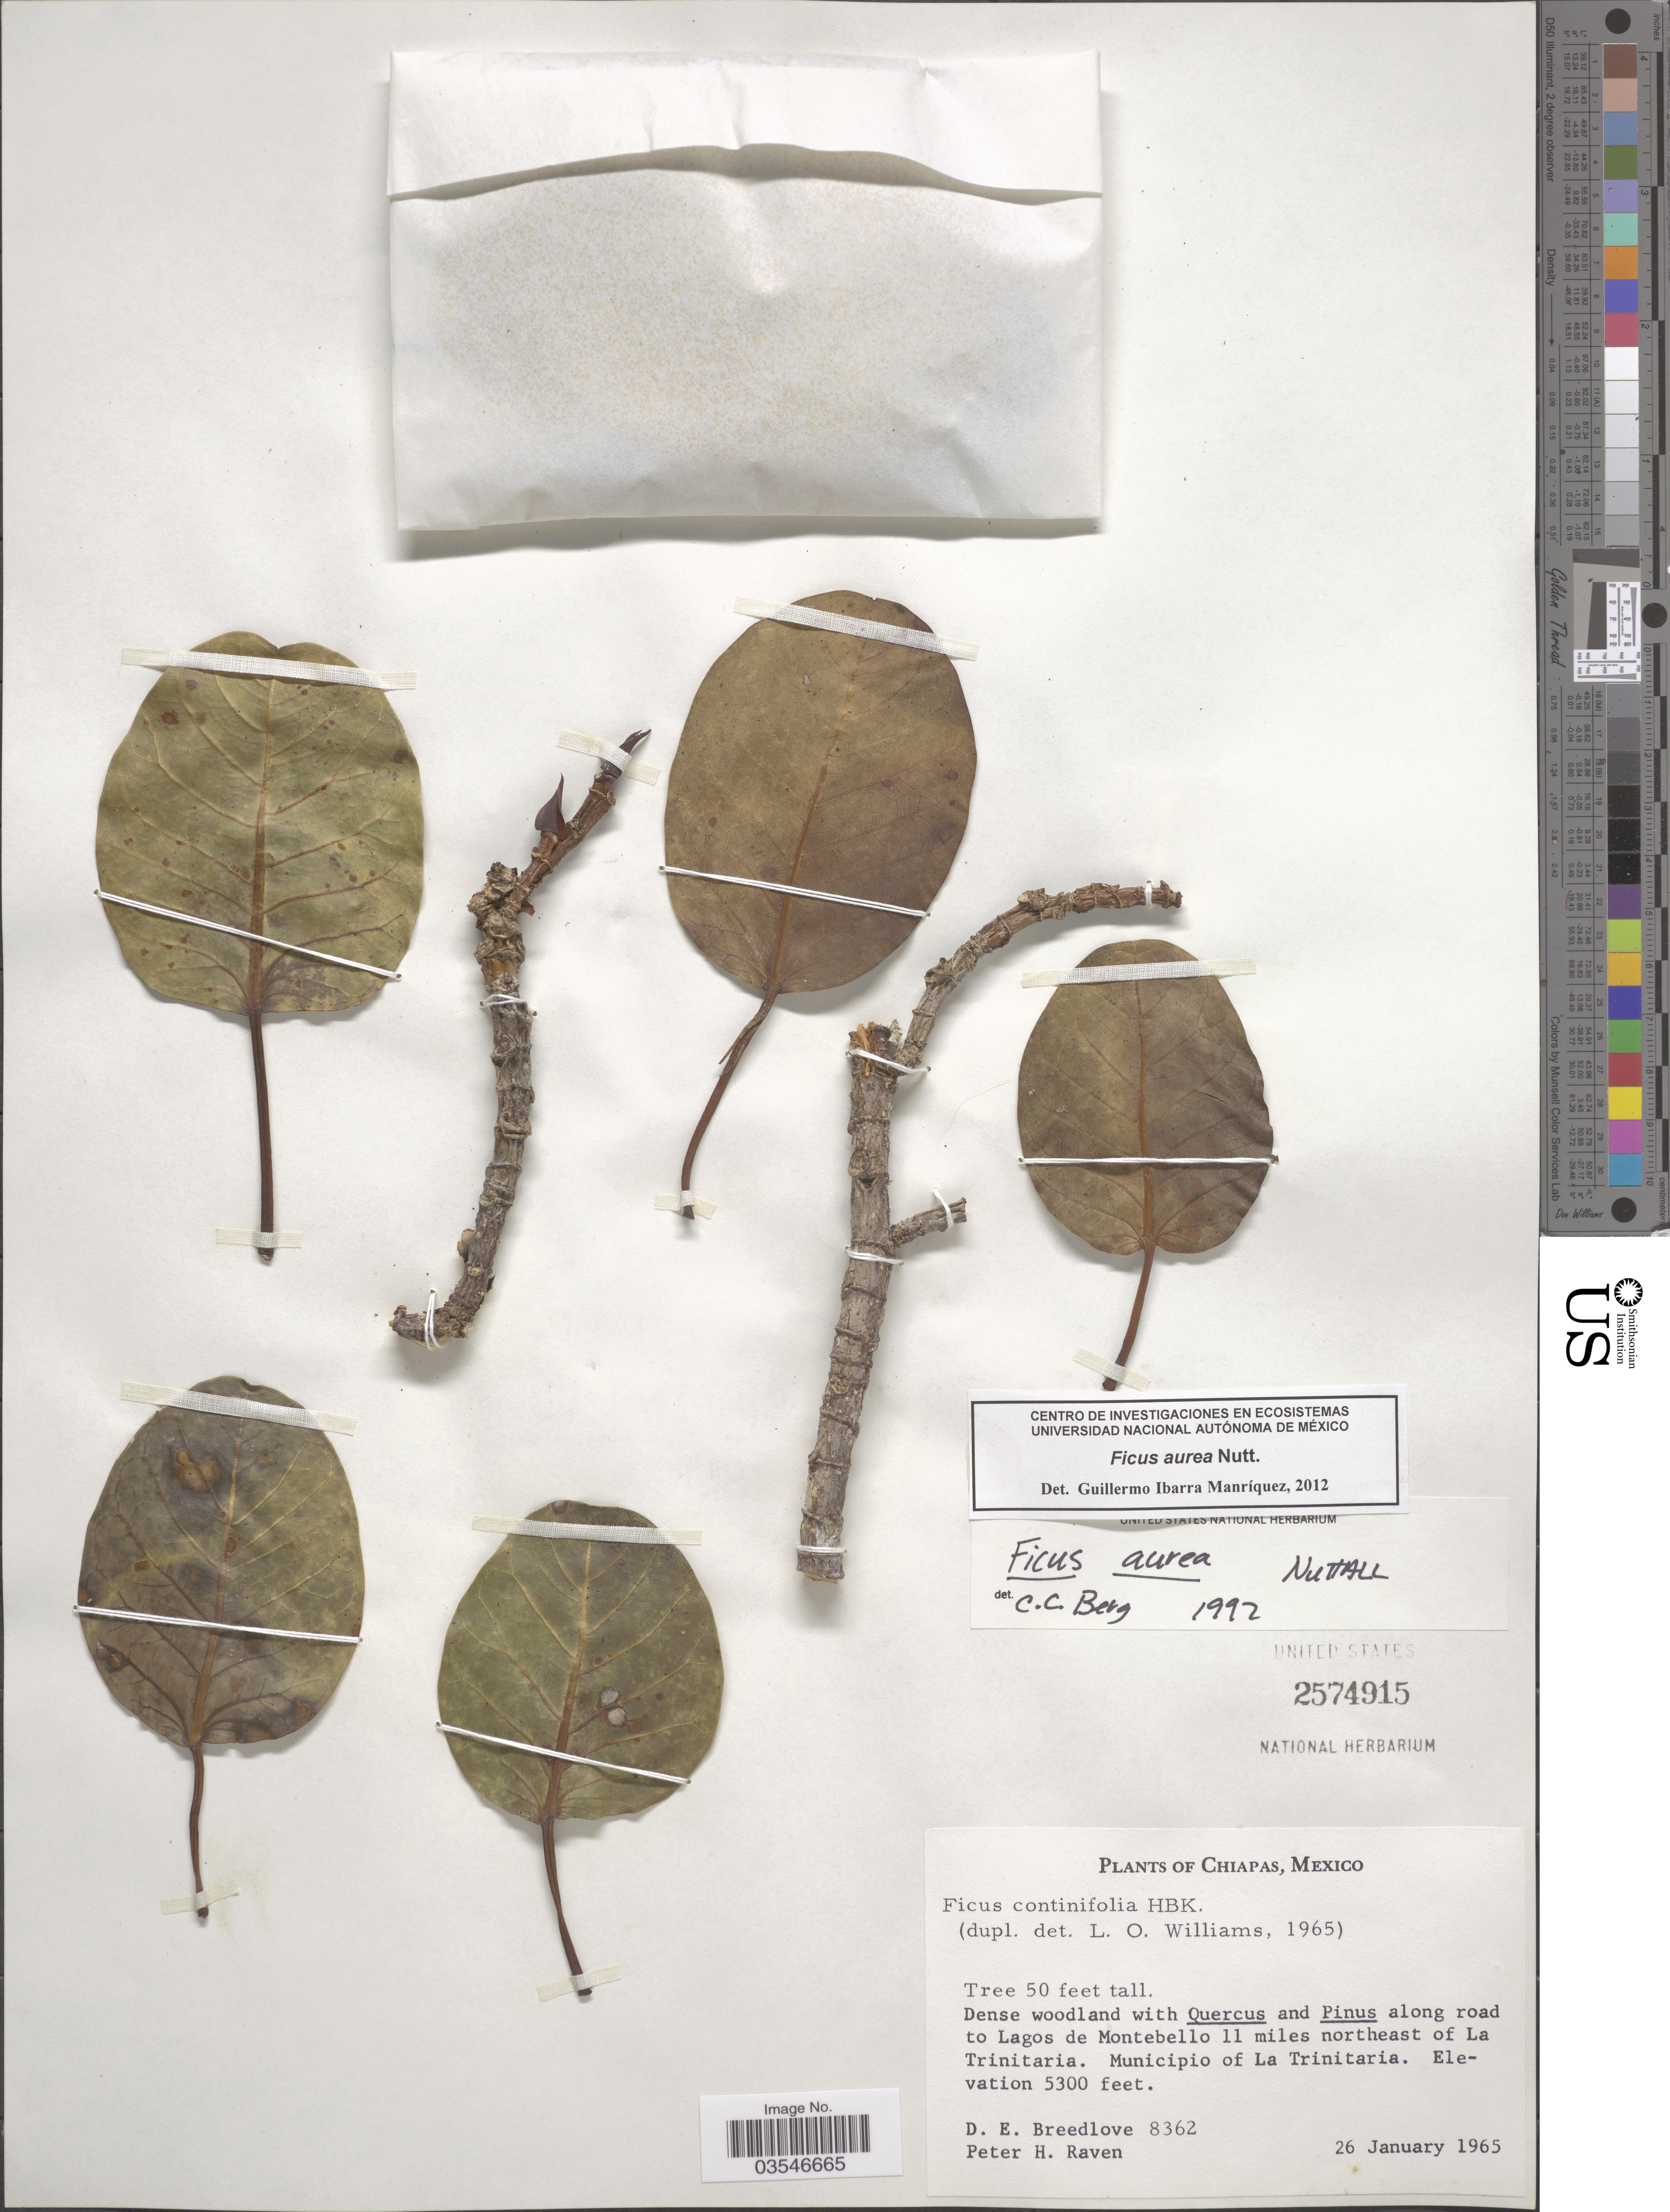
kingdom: Plantae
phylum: Tracheophyta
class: Magnoliopsida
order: Rosales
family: Moraceae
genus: Ficus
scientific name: Ficus aurea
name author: Nutt.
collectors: D. E. Breedlove & P. Raven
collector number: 8362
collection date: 1965-01-26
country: Mexico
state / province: Chiapas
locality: Along road to Lagos de Montebello 11 miles northeast of La Trinitaria. Municipio of La Trinitaria.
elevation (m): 1615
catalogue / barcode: US 2574915